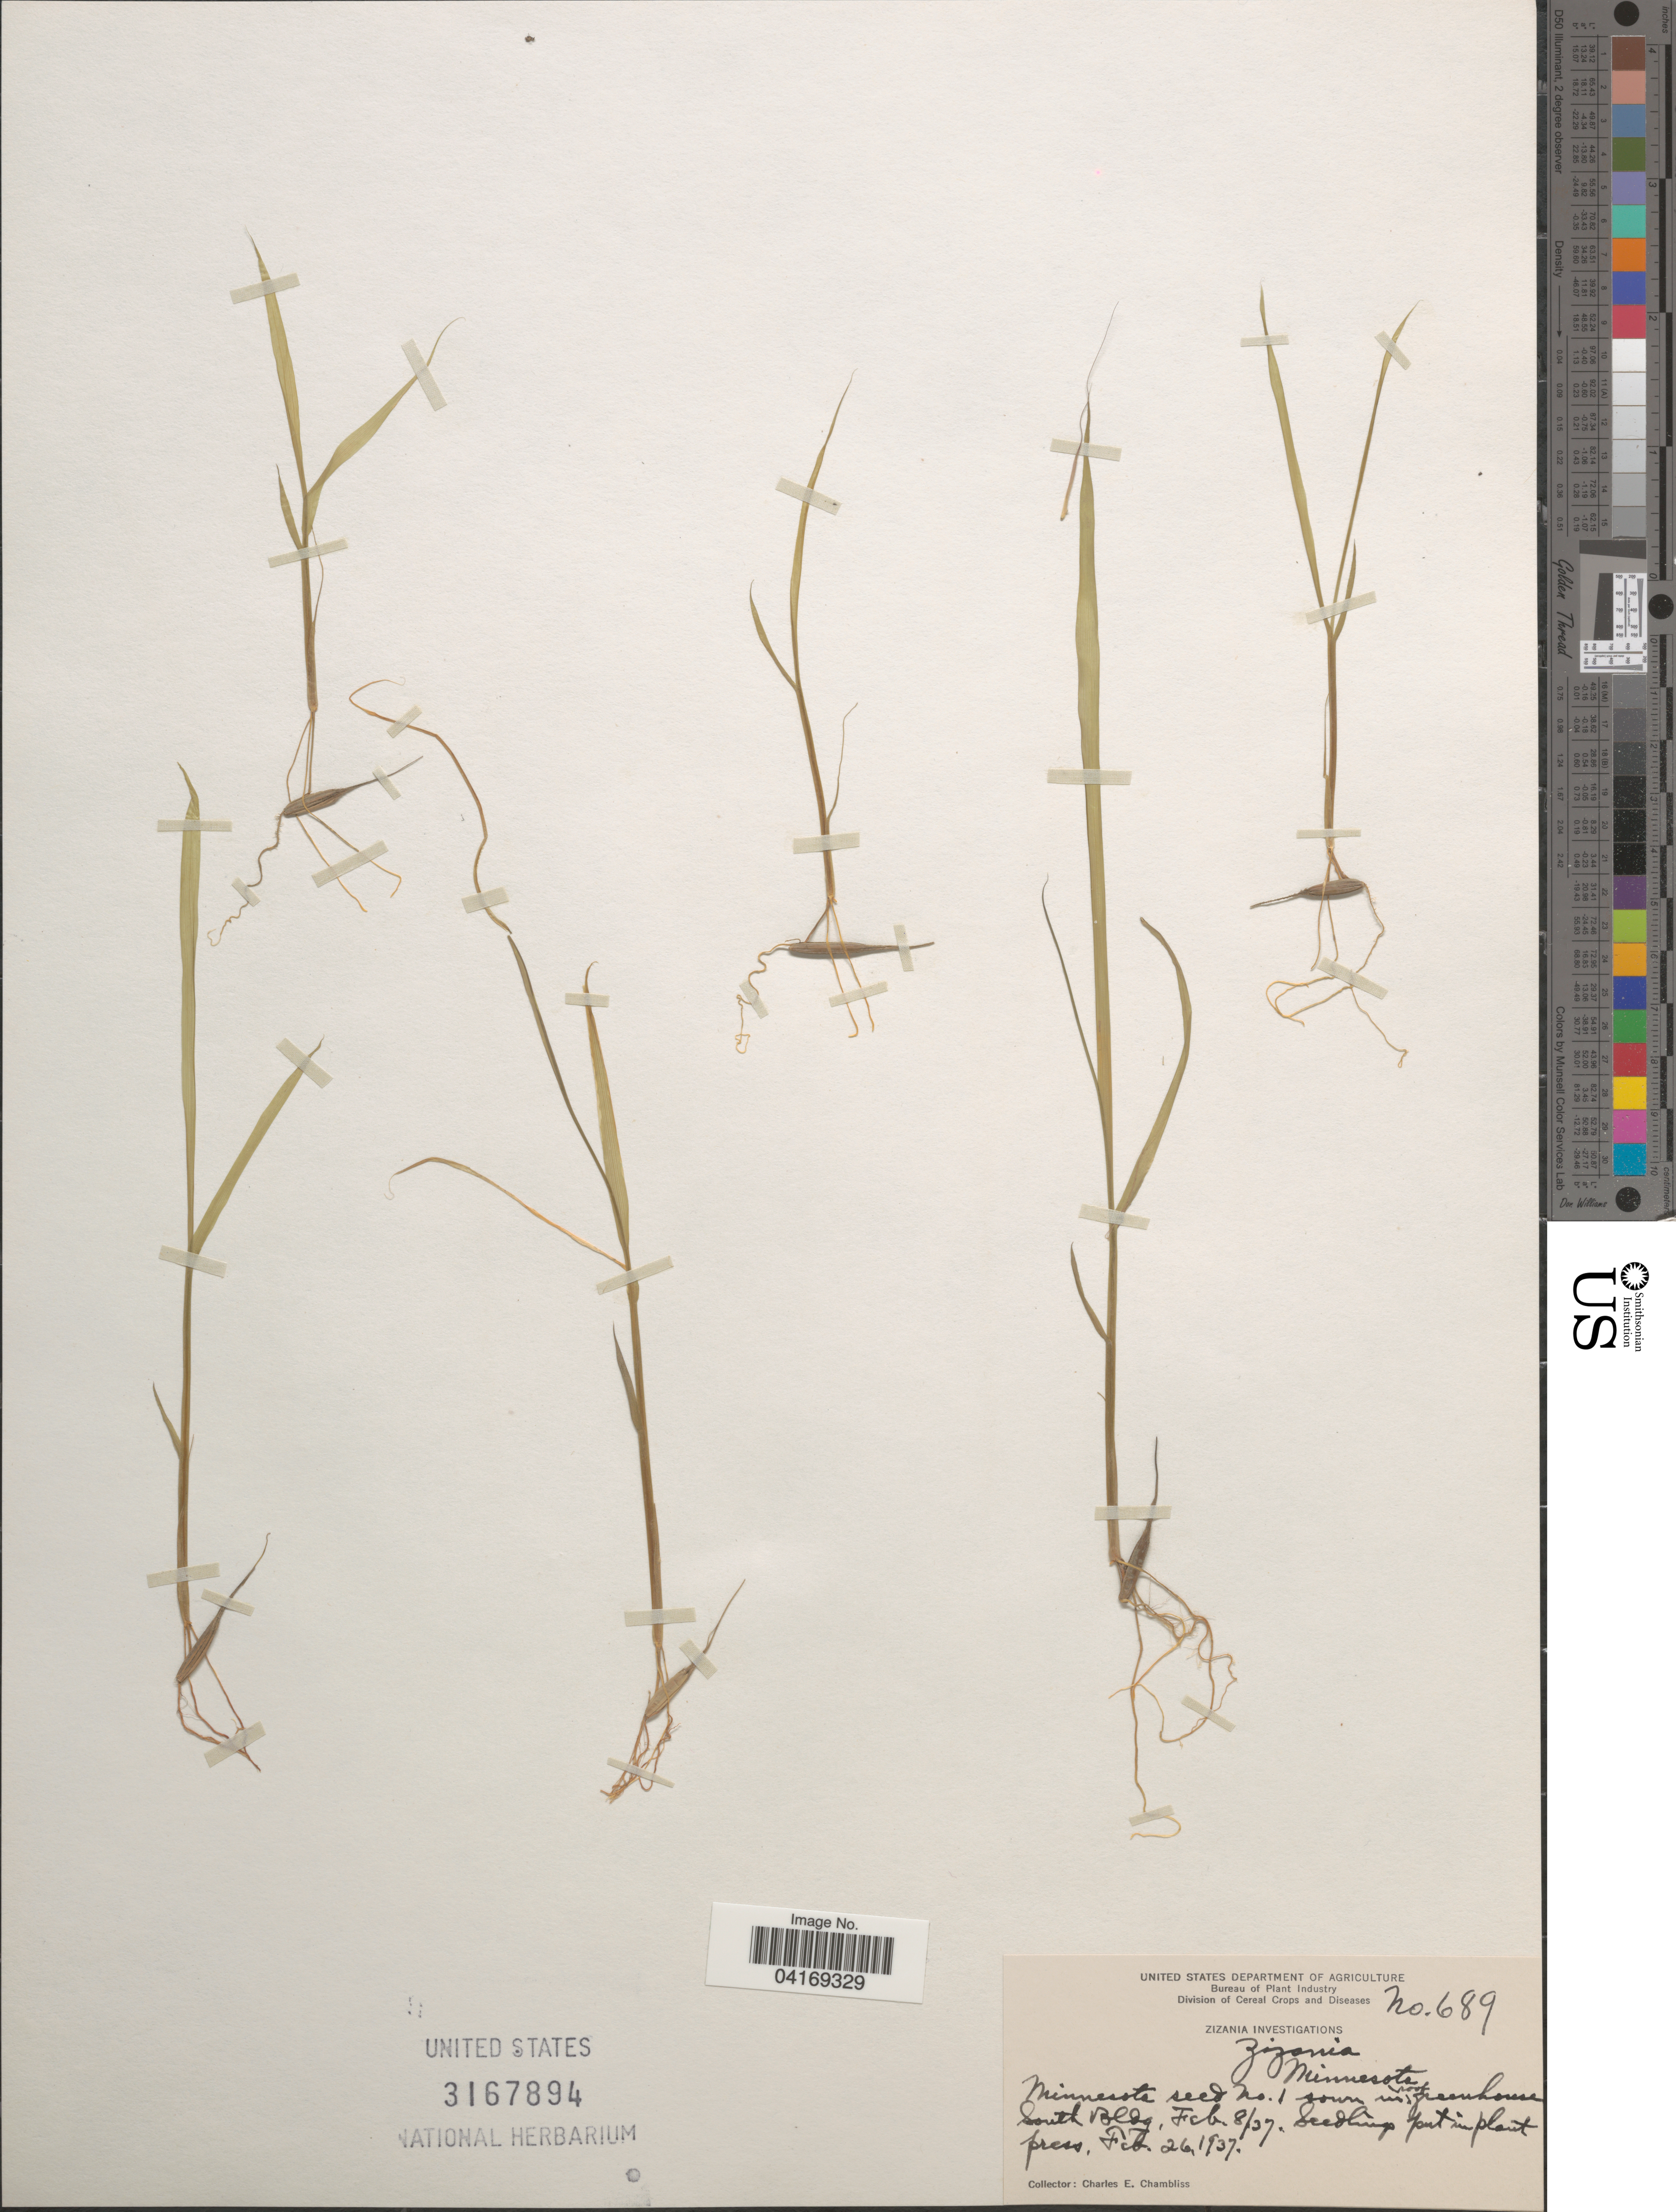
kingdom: Plantae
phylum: Tracheophyta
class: Liliopsida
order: Poales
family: Poaceae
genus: Zizania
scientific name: Zizania sp.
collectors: C. Chambliss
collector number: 689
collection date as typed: Transcribed d/m/y: 8/2/37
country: United States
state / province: Minnesota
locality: In roof greenhouse South Bldg.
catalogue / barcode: US 3167894